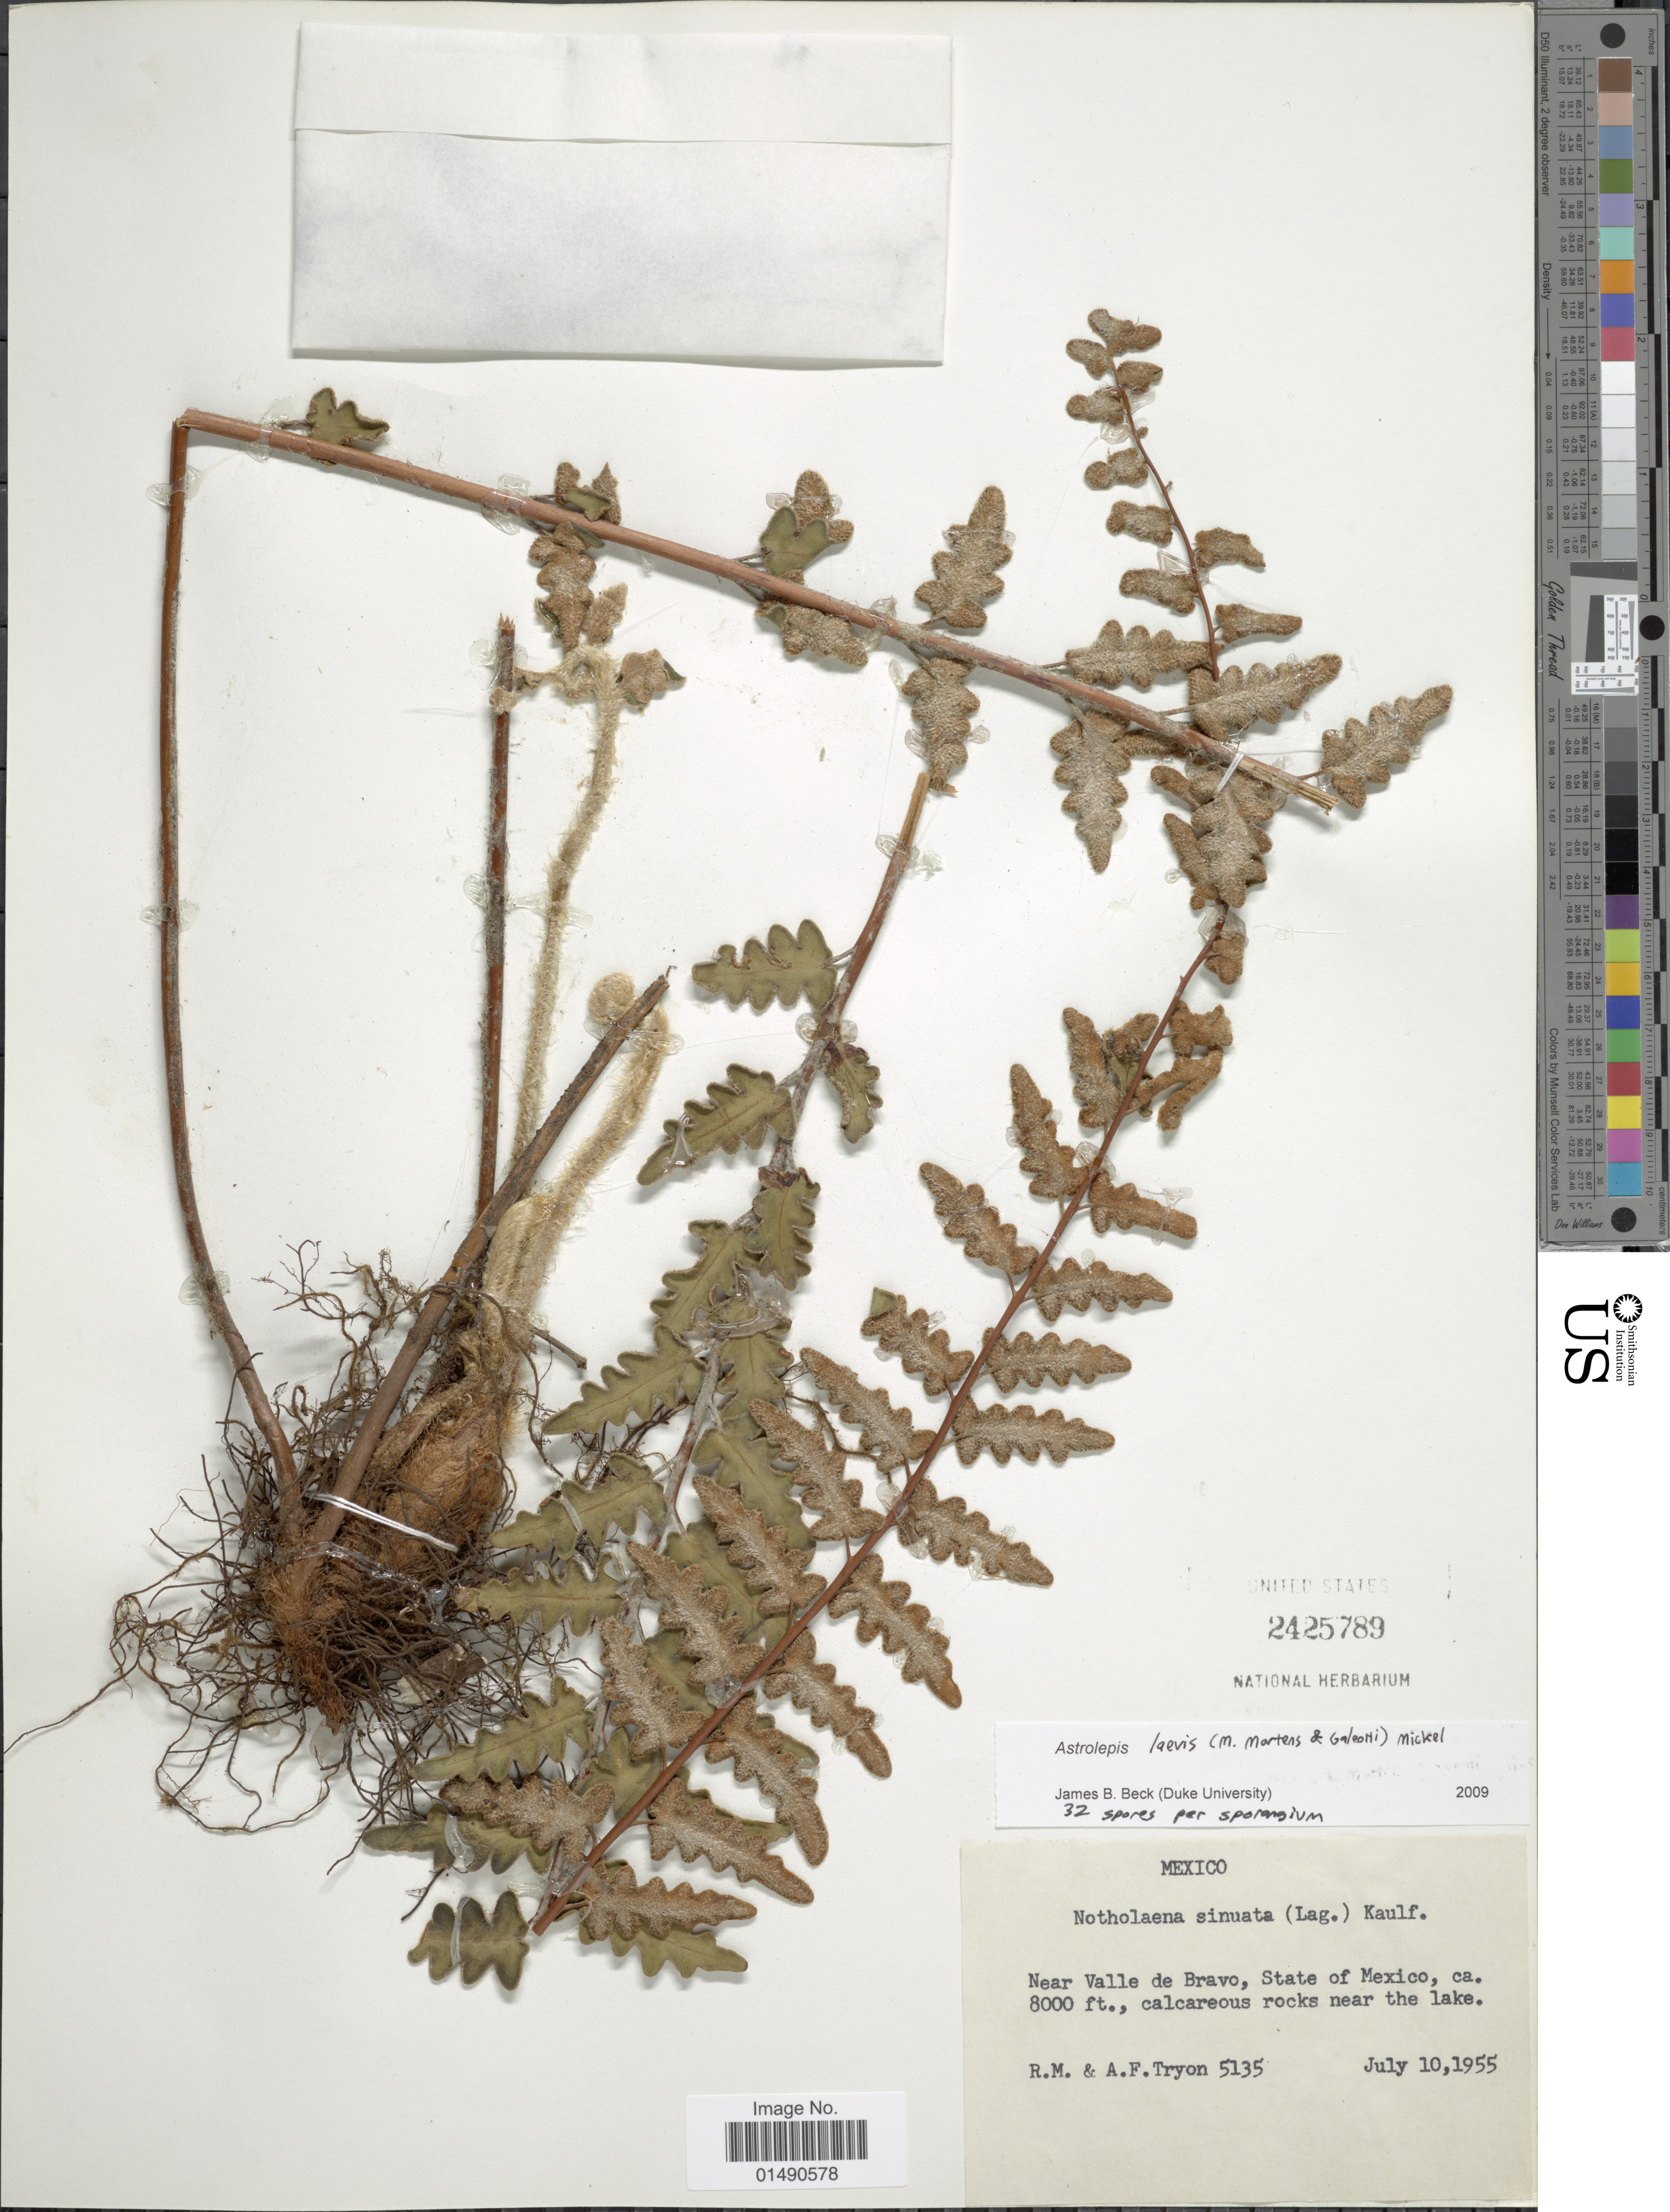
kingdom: Plantae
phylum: Tracheophyta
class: Polypodiopsida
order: Polypodiales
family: Pteridaceae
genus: Astrolepis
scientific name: Astrolepis laevis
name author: (Mart. & Ikonn.-Gal.) Mickel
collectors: R. M. Tryon & A. F. Tryon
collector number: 5135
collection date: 1955-07-10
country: Mexico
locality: Near Valle de Bravo, State of Mexico,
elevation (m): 2438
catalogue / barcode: US 2425789